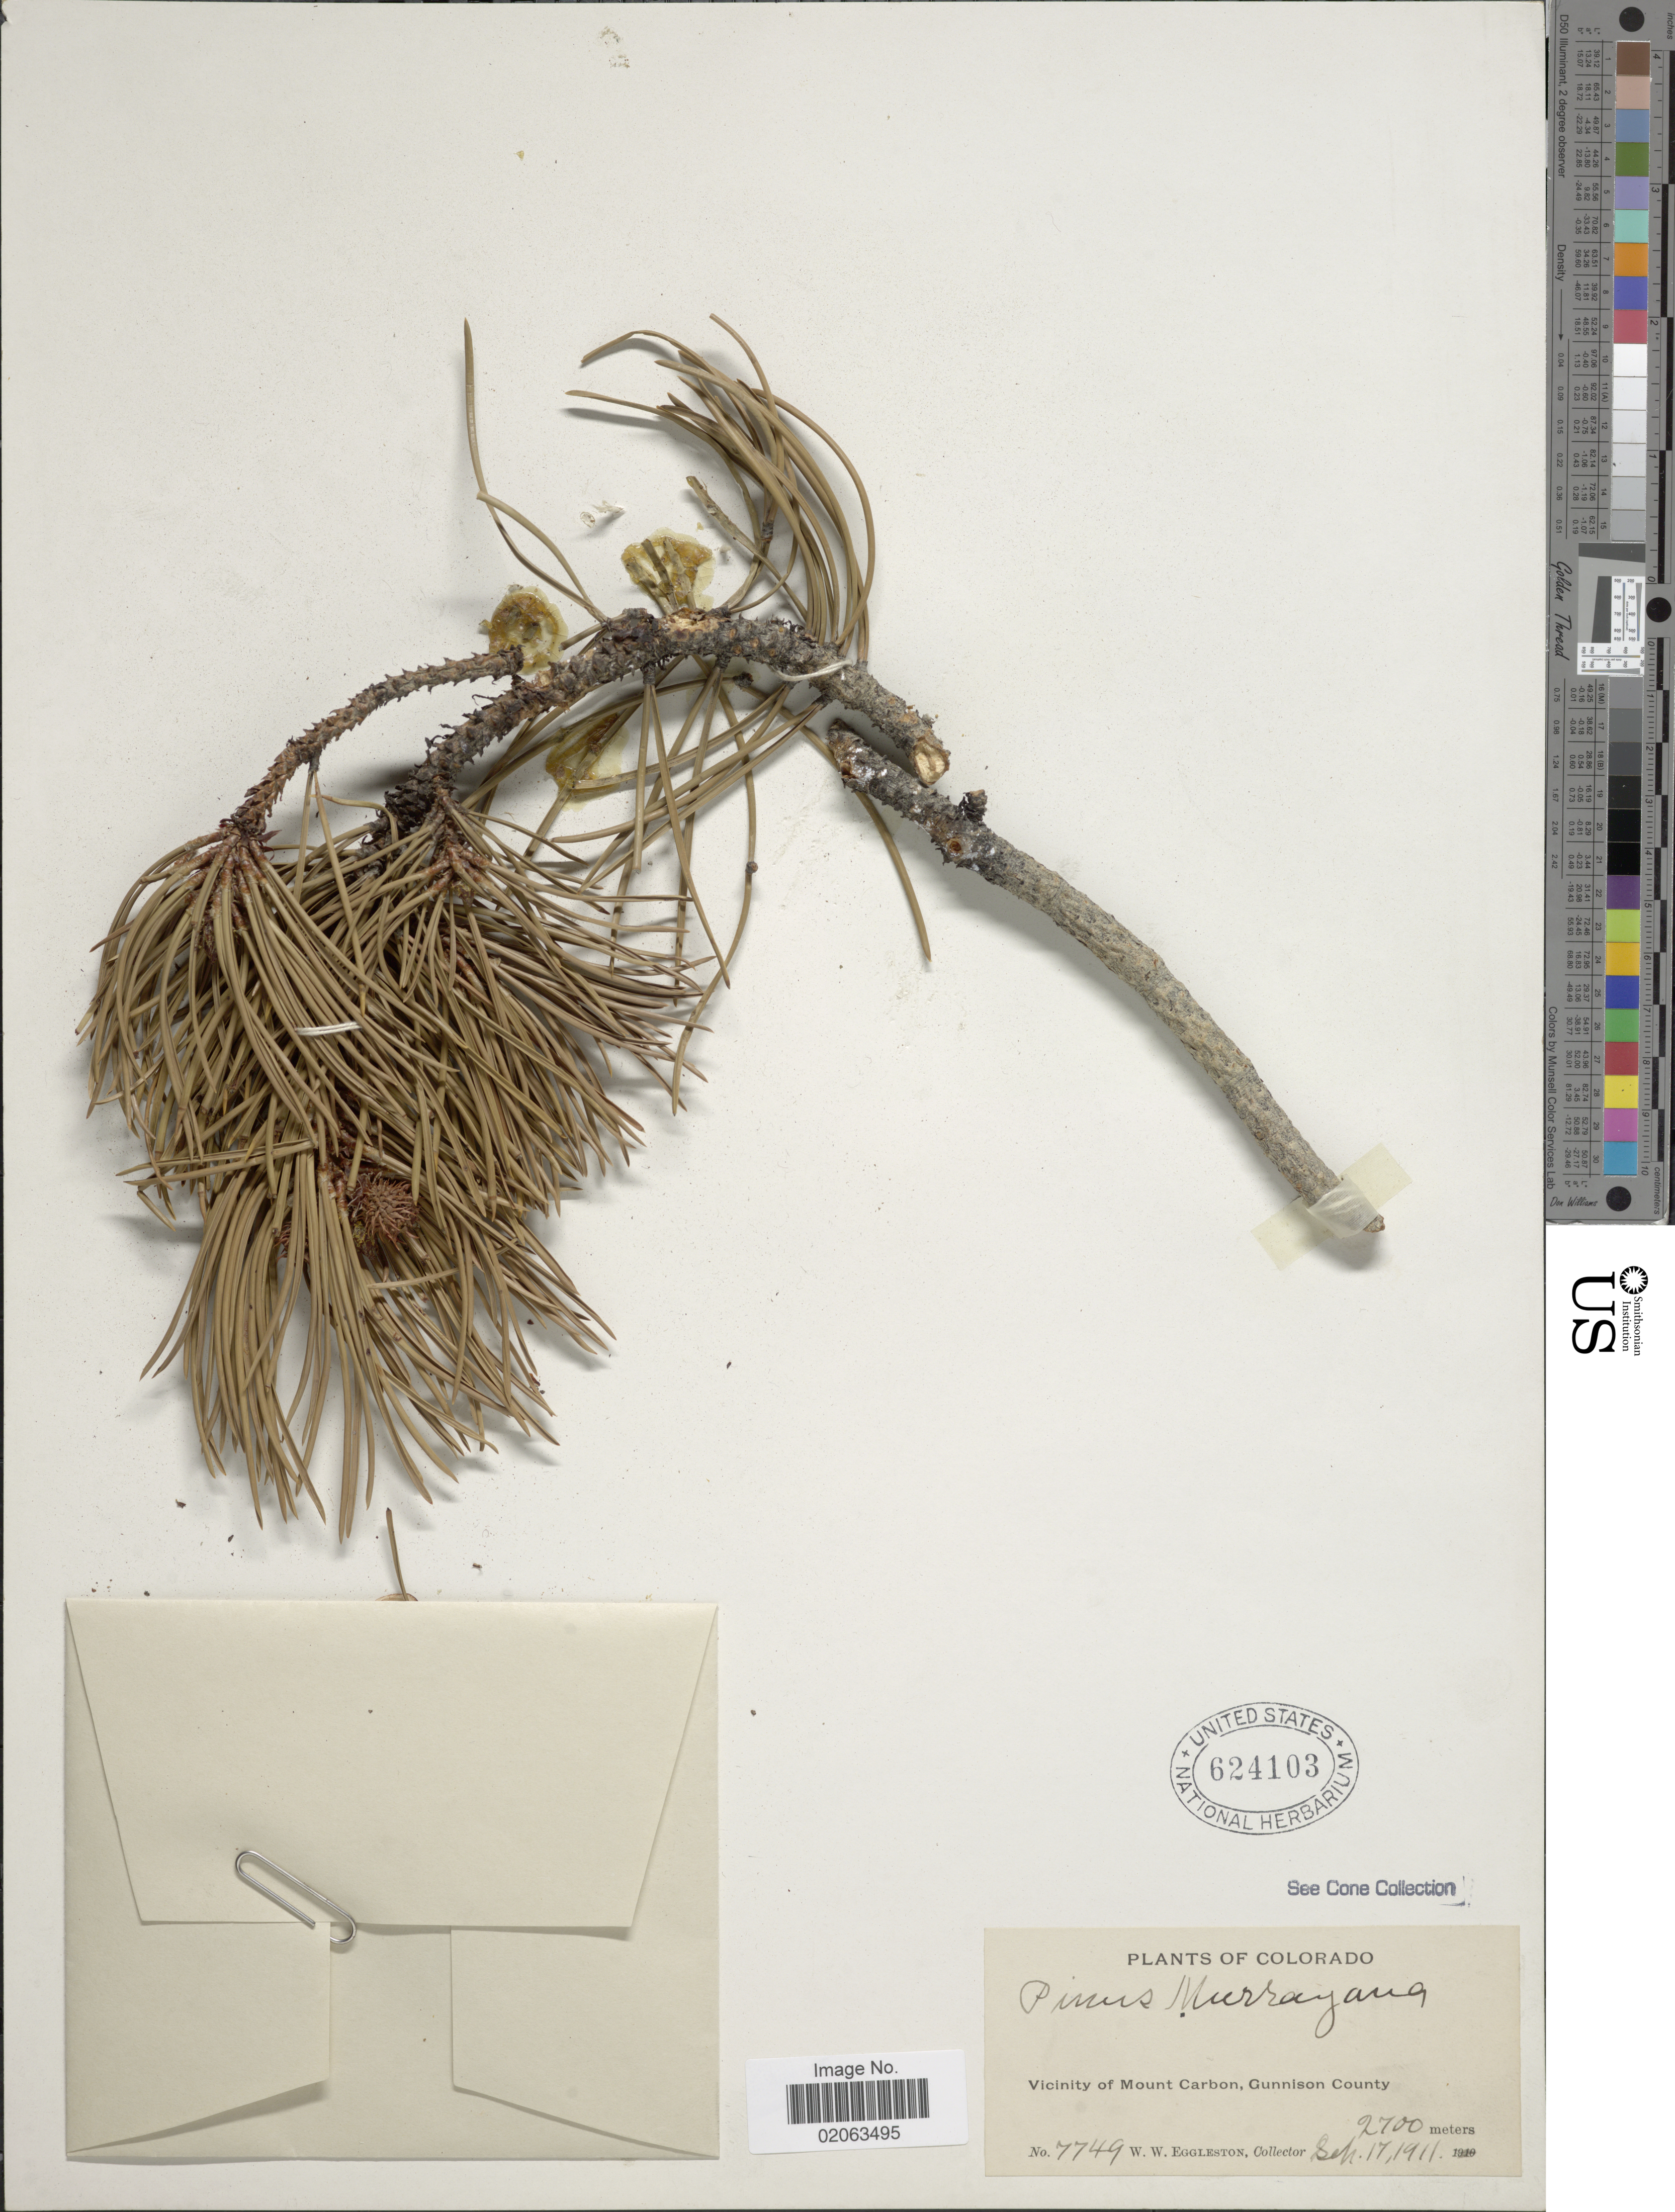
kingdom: Plantae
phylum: Tracheophyta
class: Pinopsida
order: Pinales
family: Pinaceae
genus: Pinus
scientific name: Pinus contorta var. latifolia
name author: Engelm. ex S. Watson in C. King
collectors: W. W. Eggleston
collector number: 7749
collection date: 1911-09-17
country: United States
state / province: Colorado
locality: Vicinity of Mount Carbon, Gunnison County.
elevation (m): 2700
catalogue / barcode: US 624103